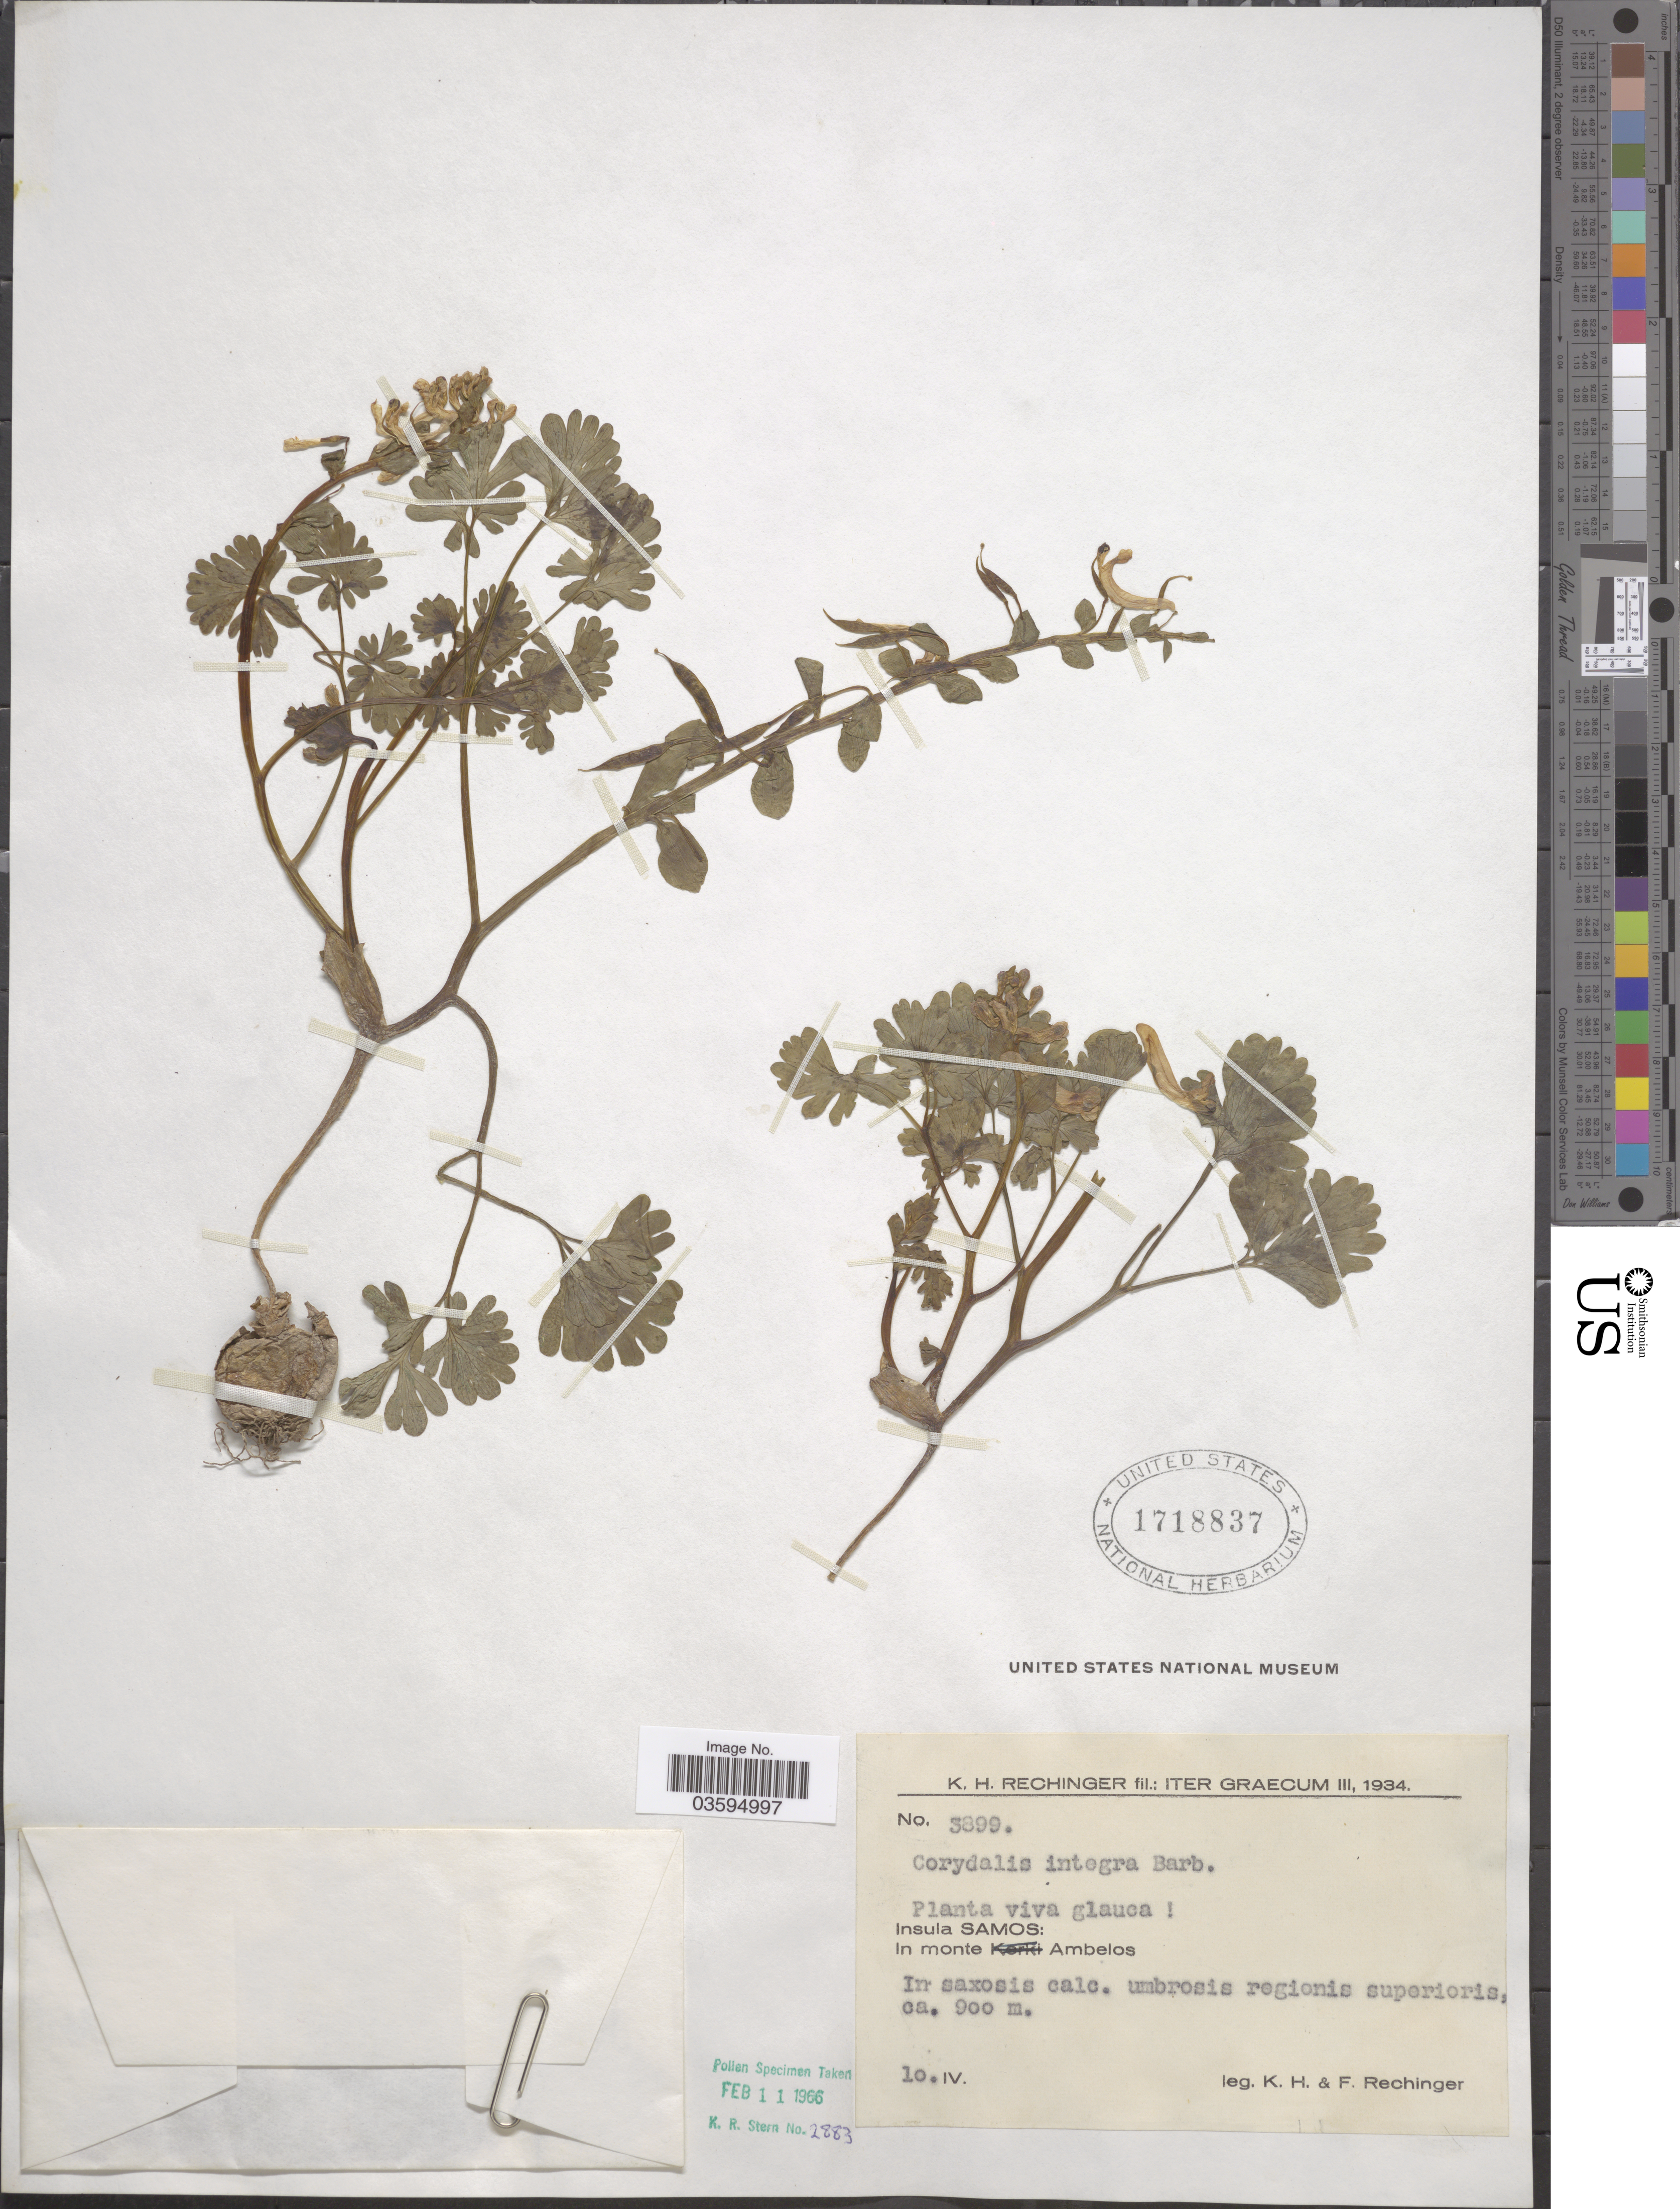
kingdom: Plantae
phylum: Tracheophyta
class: Magnoliopsida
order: Ranunculales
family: Papaveraceae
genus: Corydalis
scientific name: Corydalis integra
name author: Barbey & Fors.-Major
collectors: K. H. Rechinger & F. Rechinger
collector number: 3899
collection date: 1934-04-10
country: Greece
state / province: North Aegean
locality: Graecum. Insula Samos: In monte Ambelos.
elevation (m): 900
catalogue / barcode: US 1718837